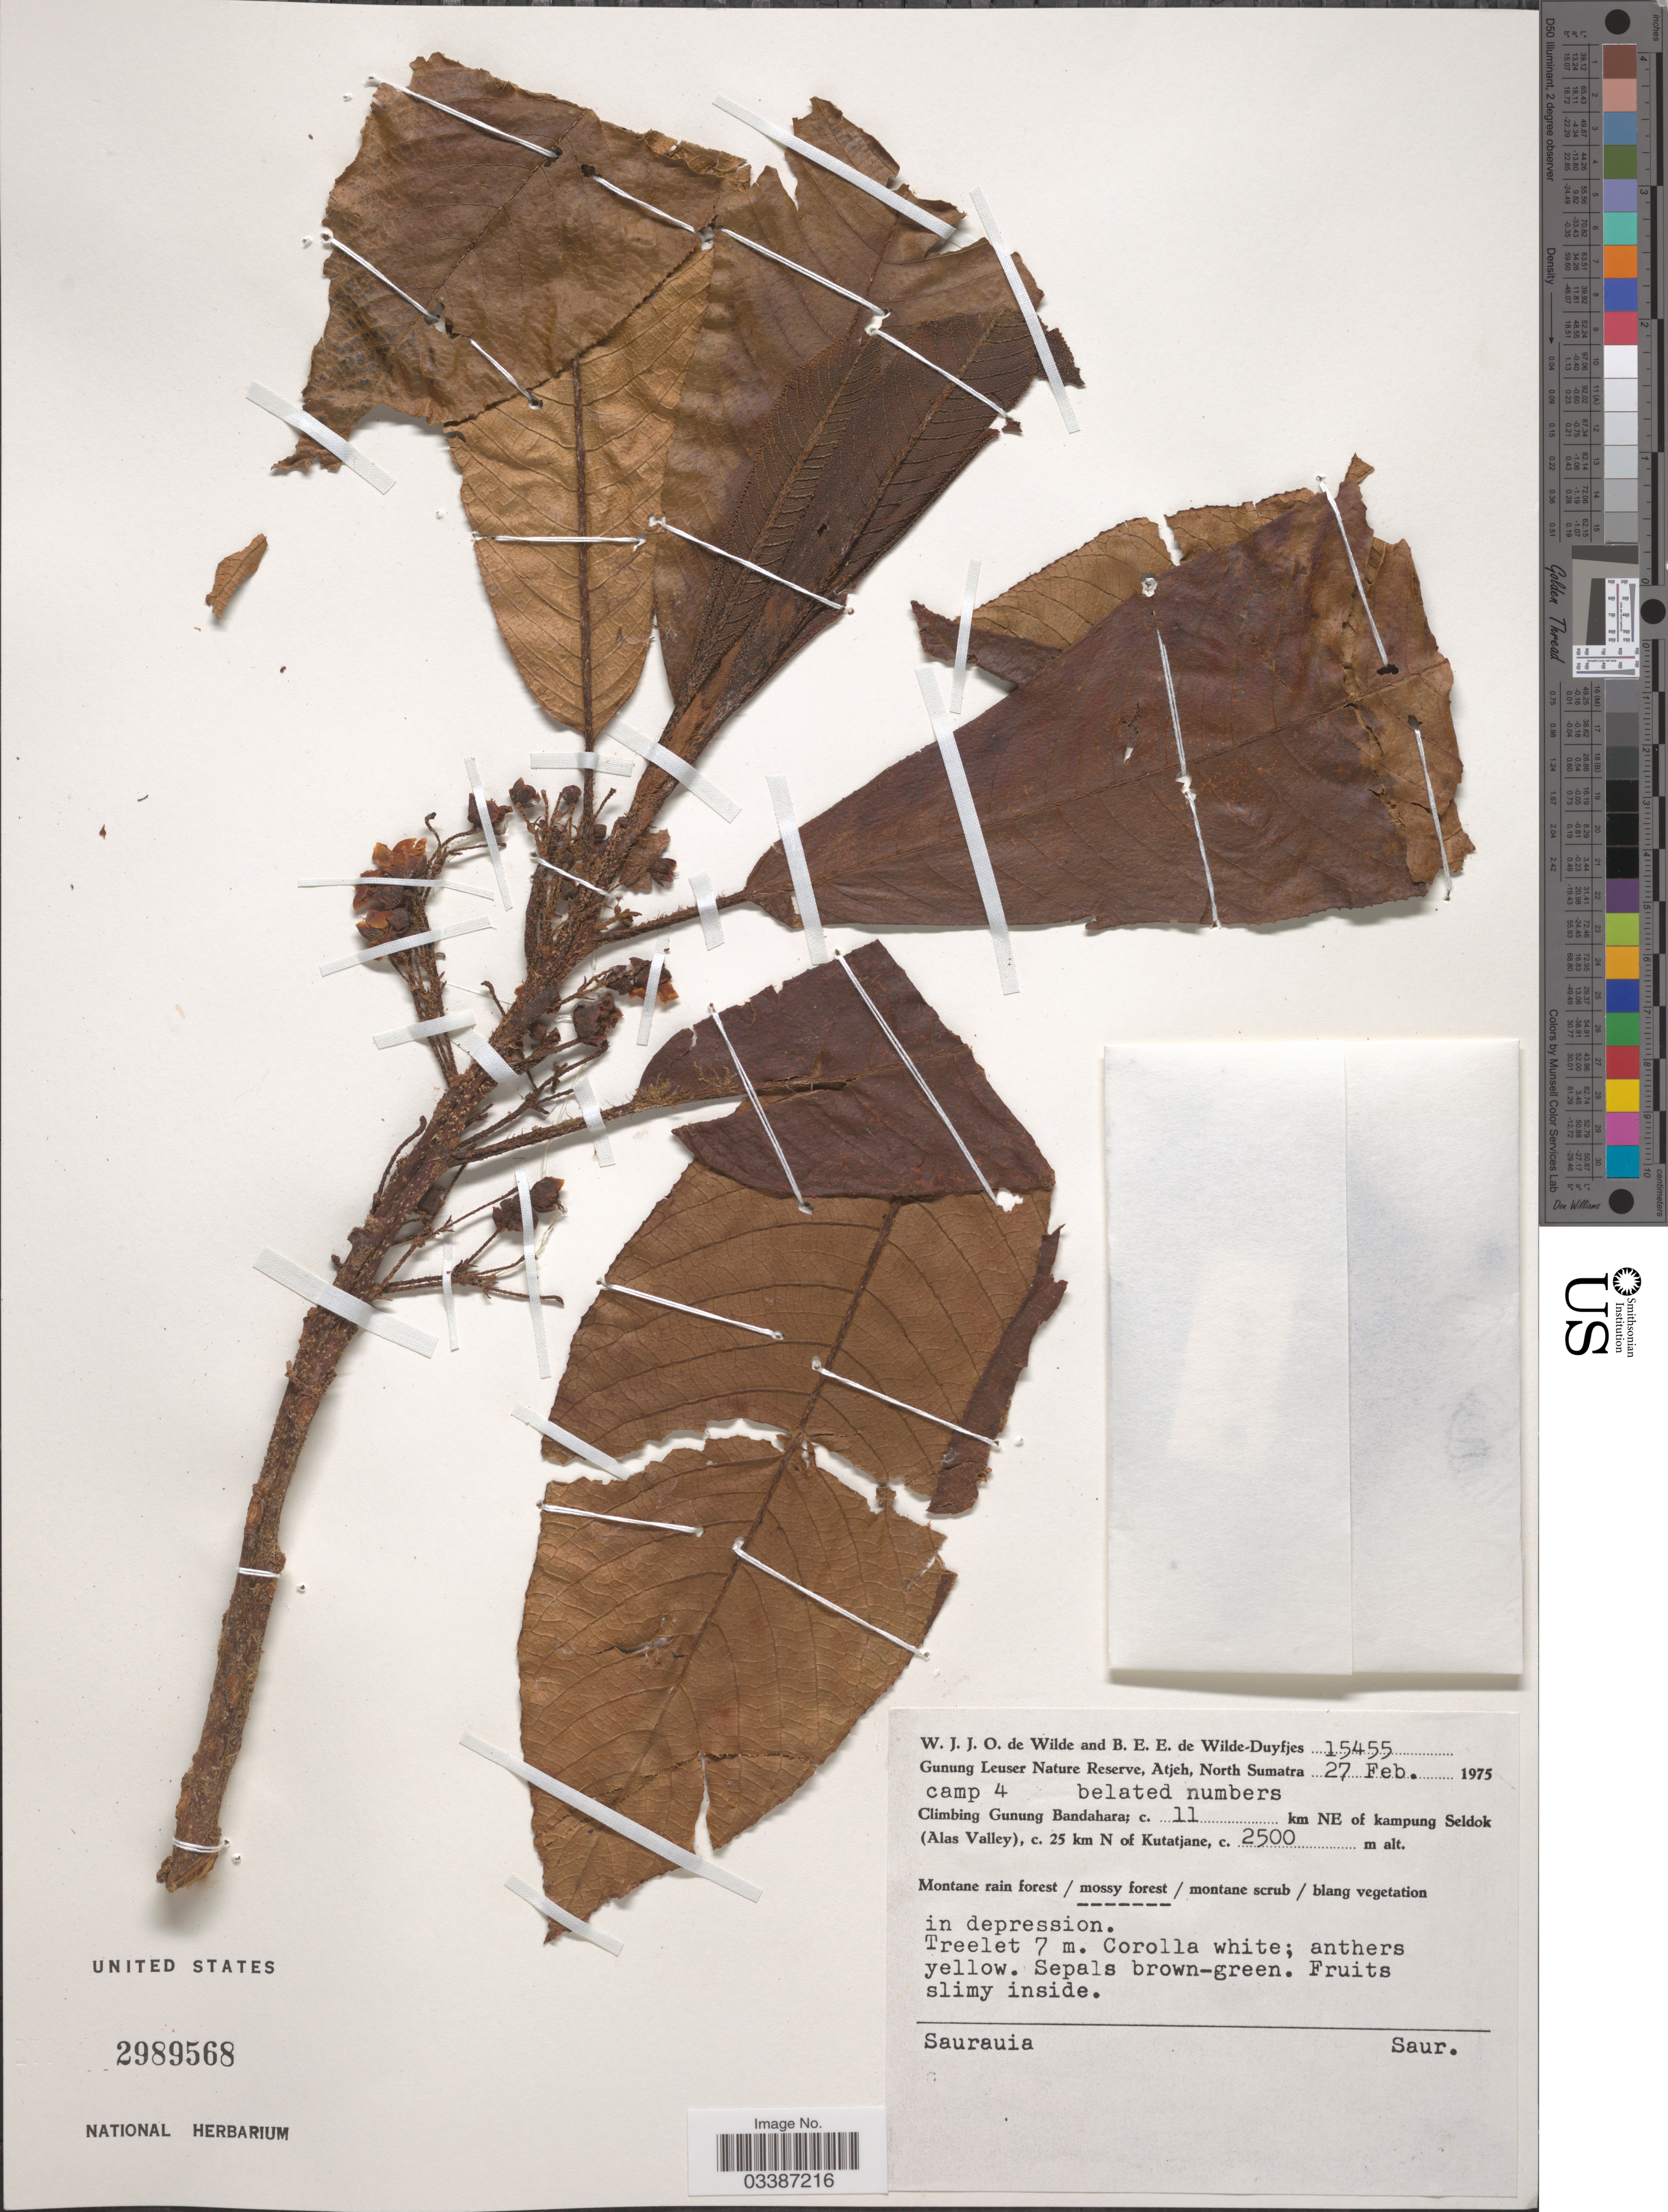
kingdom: Plantae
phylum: Tracheophyta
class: Magnoliopsida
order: Ericales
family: Actinidiaceae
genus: Saurauia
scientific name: Saurauia sp.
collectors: W. J. de Wilde & B. E. de Wilde-Duyfjes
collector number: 15455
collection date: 1975-02-27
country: Indonesia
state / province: Sumatra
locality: Gunung Leuser Nature Reserve, Atjeh, North Sumatra, camp 4, Climbing Gunung Bandahara; c. 11 km NE of kampung Seldok (Alas Valley), c. 25 km N of Kutatjane.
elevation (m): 2500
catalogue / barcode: US 2989568